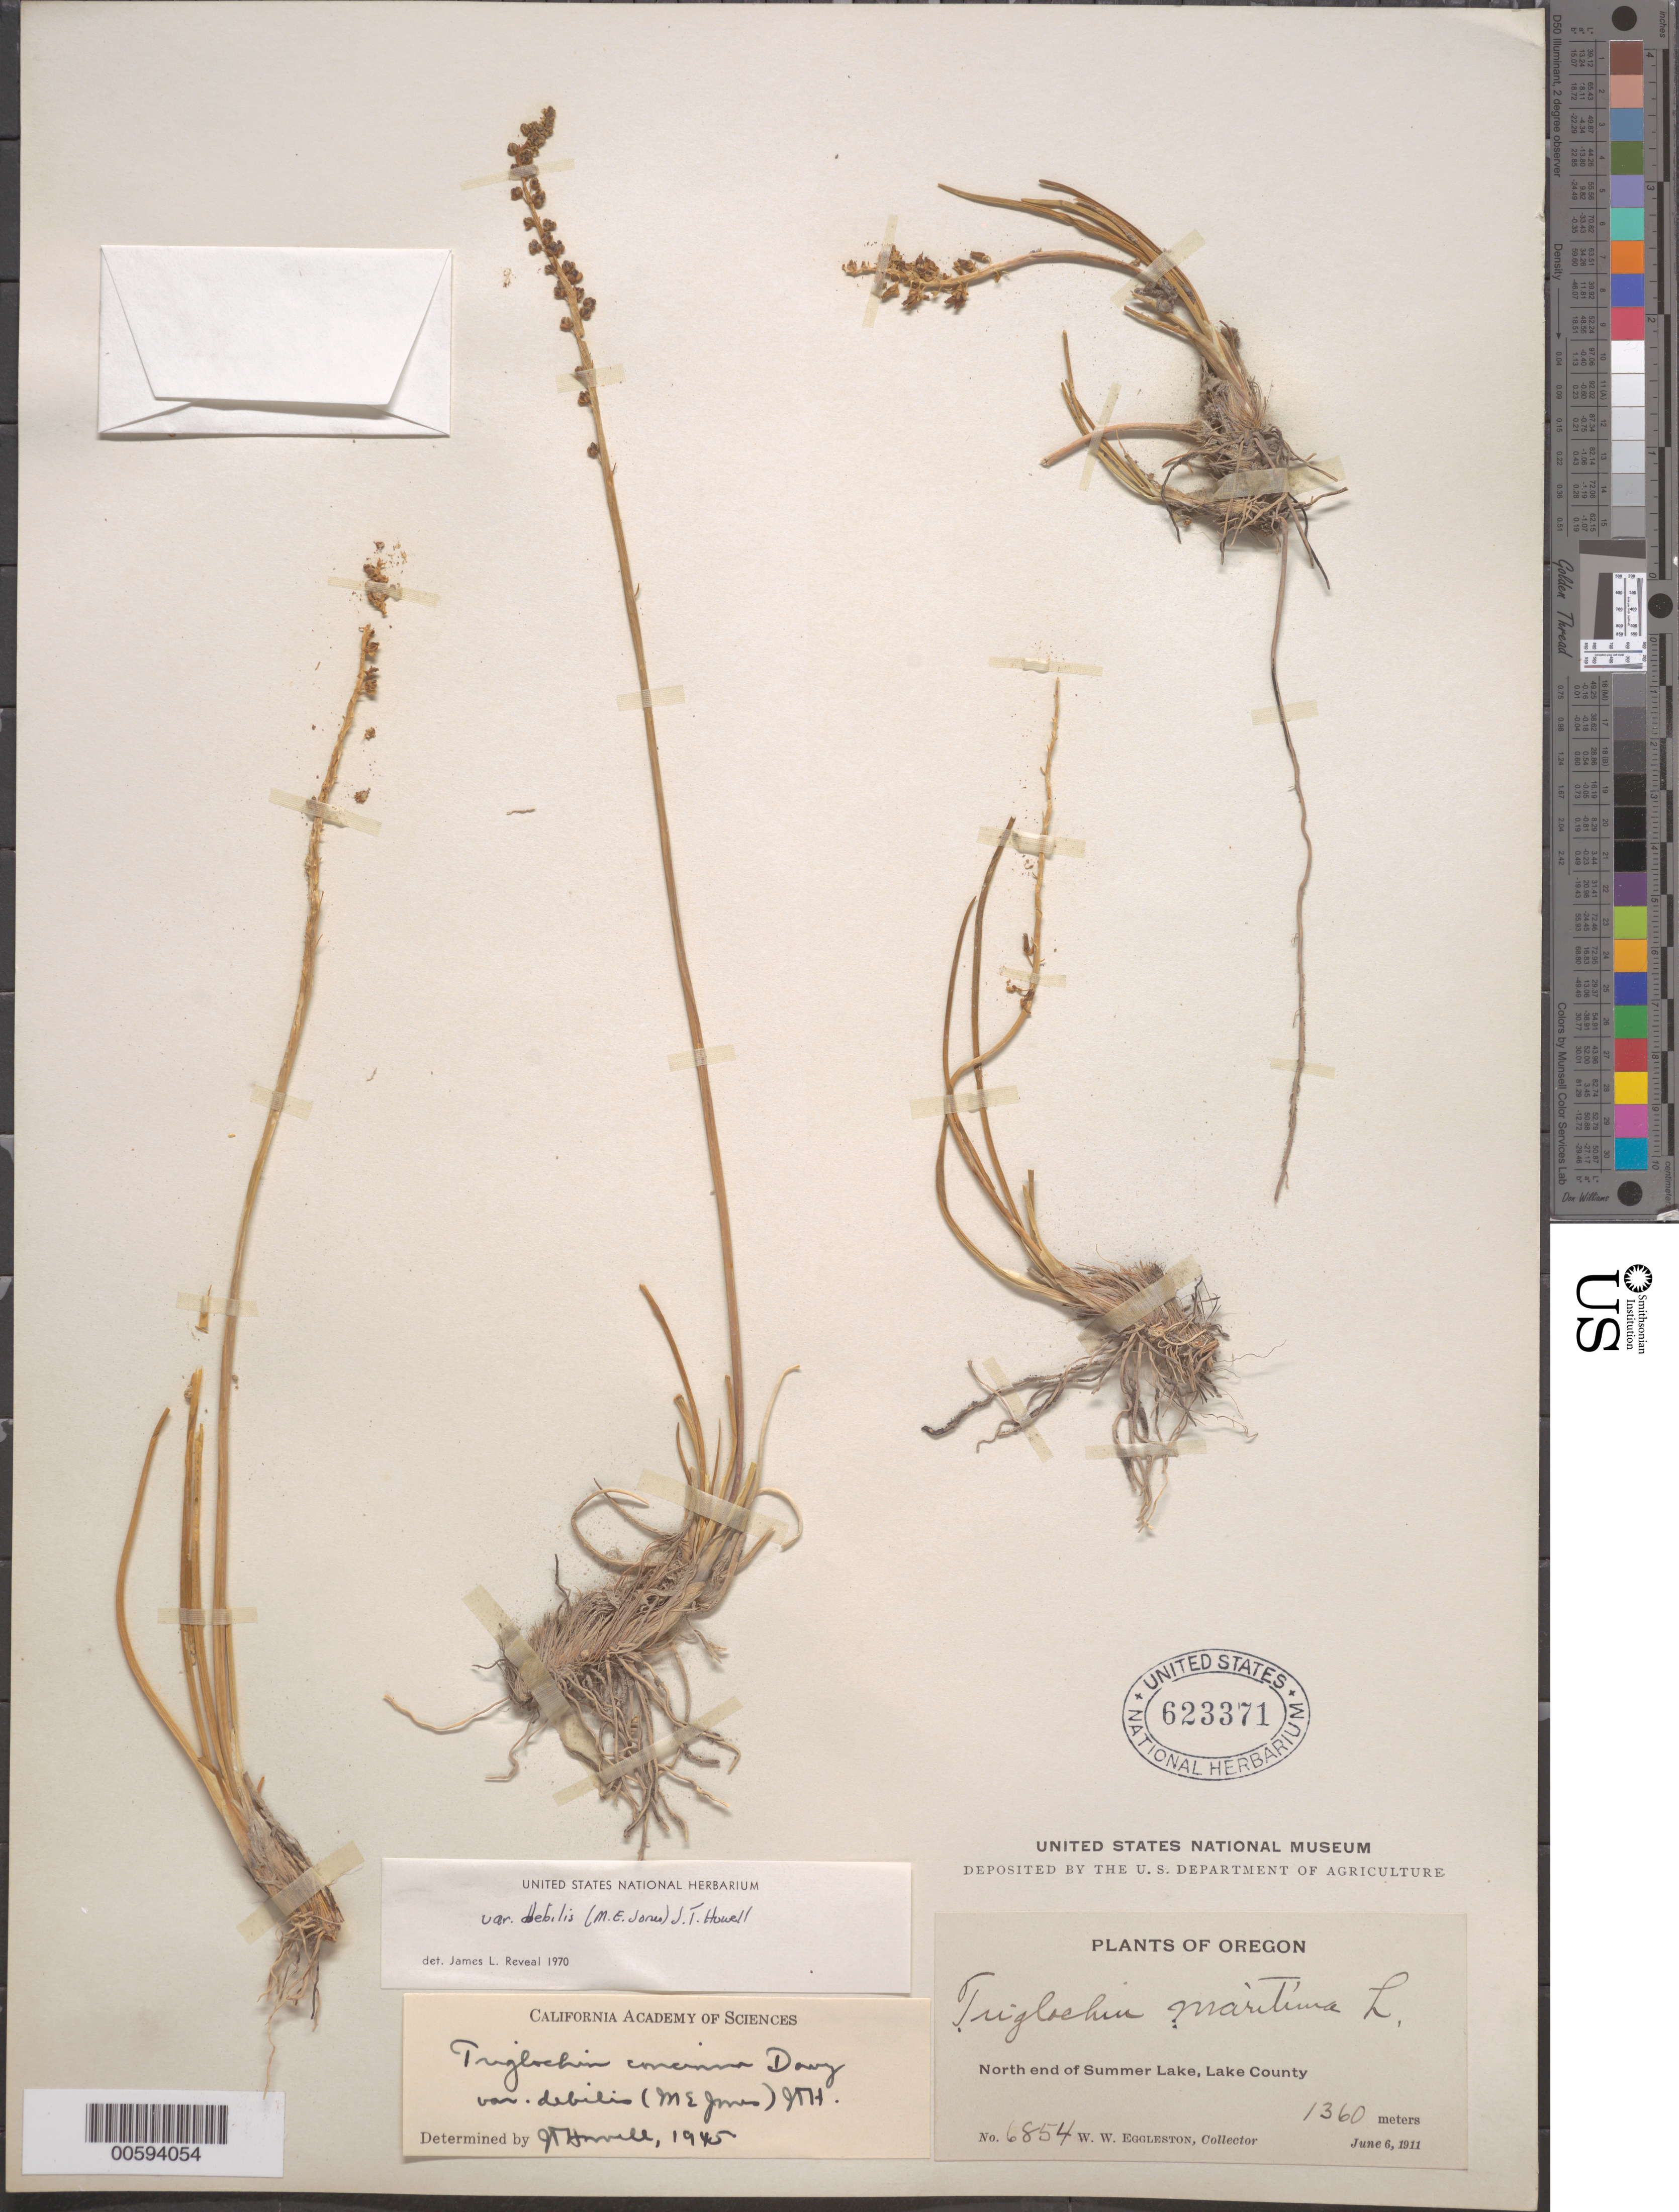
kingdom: Plantae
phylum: Tracheophyta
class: Liliopsida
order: Alismatales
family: Juncaginaceae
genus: Triglochin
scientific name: Triglochin concinna var. debilis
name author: (M.E. Jones) J.T. Howell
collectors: W. W. Eggleston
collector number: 6854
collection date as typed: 06 Jun 1911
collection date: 1911-06-06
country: United States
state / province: Oregon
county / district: Lake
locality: Summer Lake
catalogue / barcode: US 623371